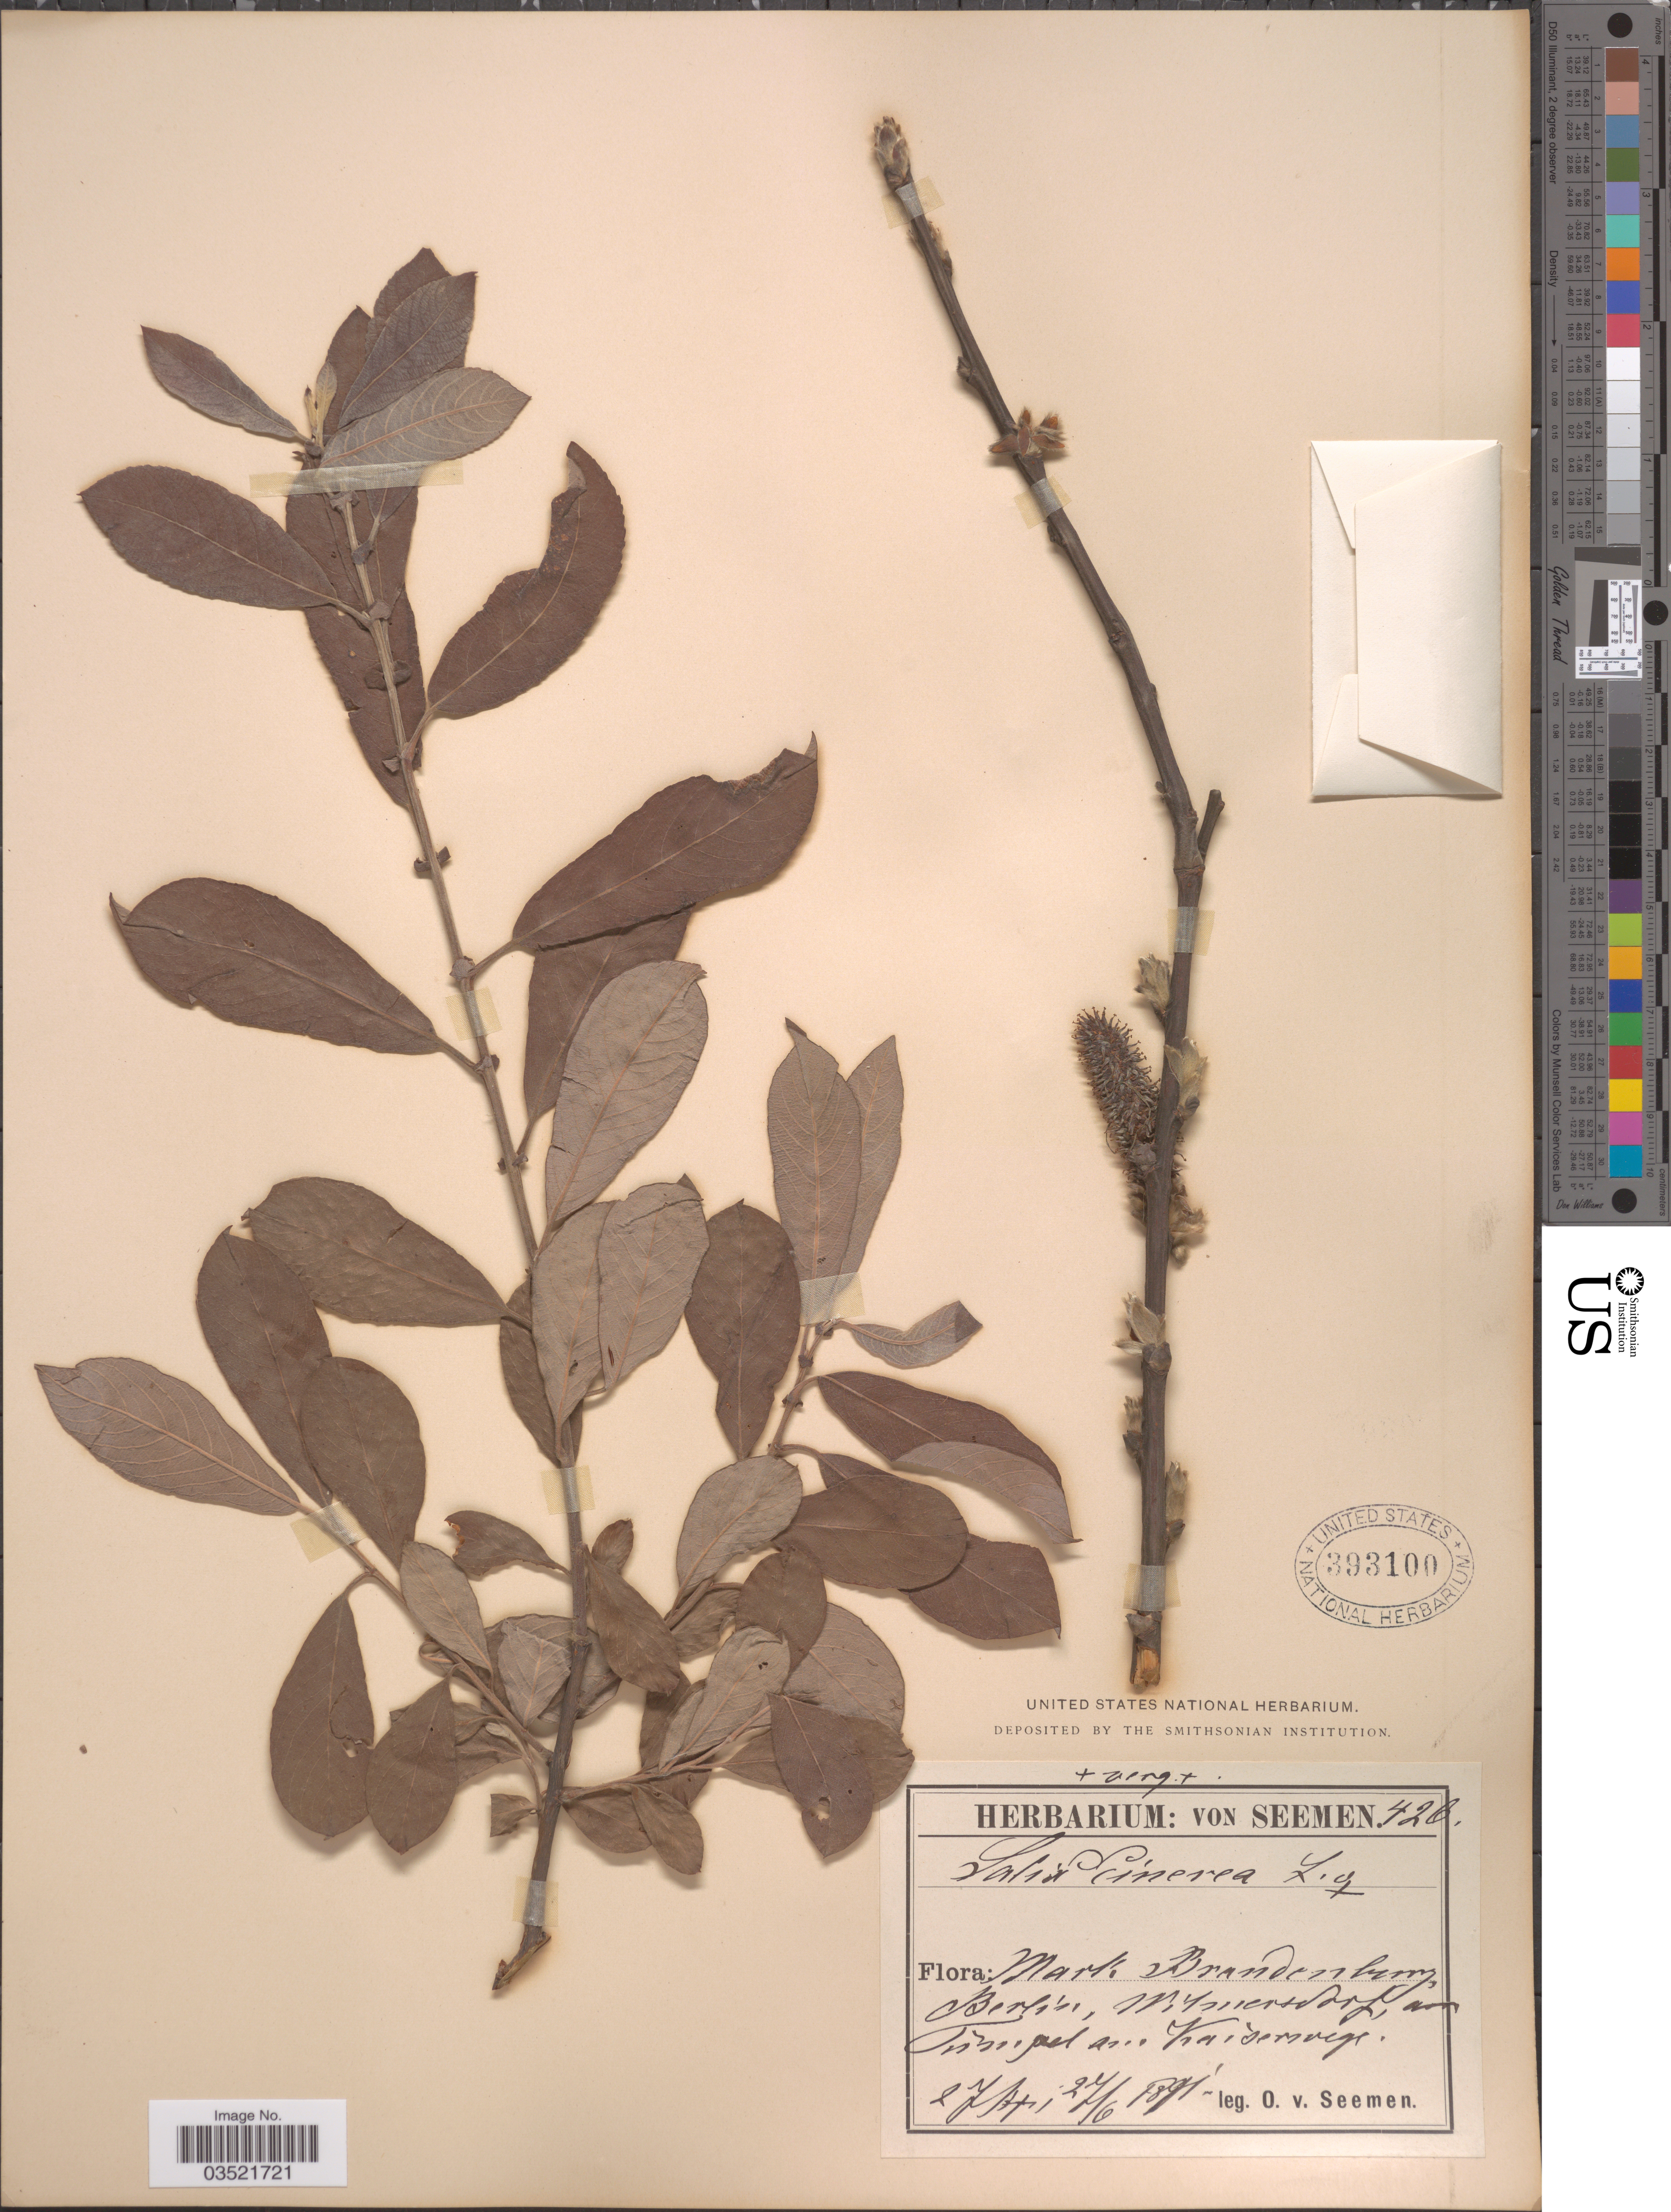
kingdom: Plantae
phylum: Tracheophyta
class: Magnoliopsida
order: Malpighiales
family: Salicaceae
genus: Salix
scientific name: Salix cinerea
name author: L.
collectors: K. O. von Seemen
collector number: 426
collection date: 1891-04-27/1891-06-27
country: Germany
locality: Mark Brandenburg, Berlin, Wilmersdorf, am Tumpel am Kaiserwege.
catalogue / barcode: US 393100